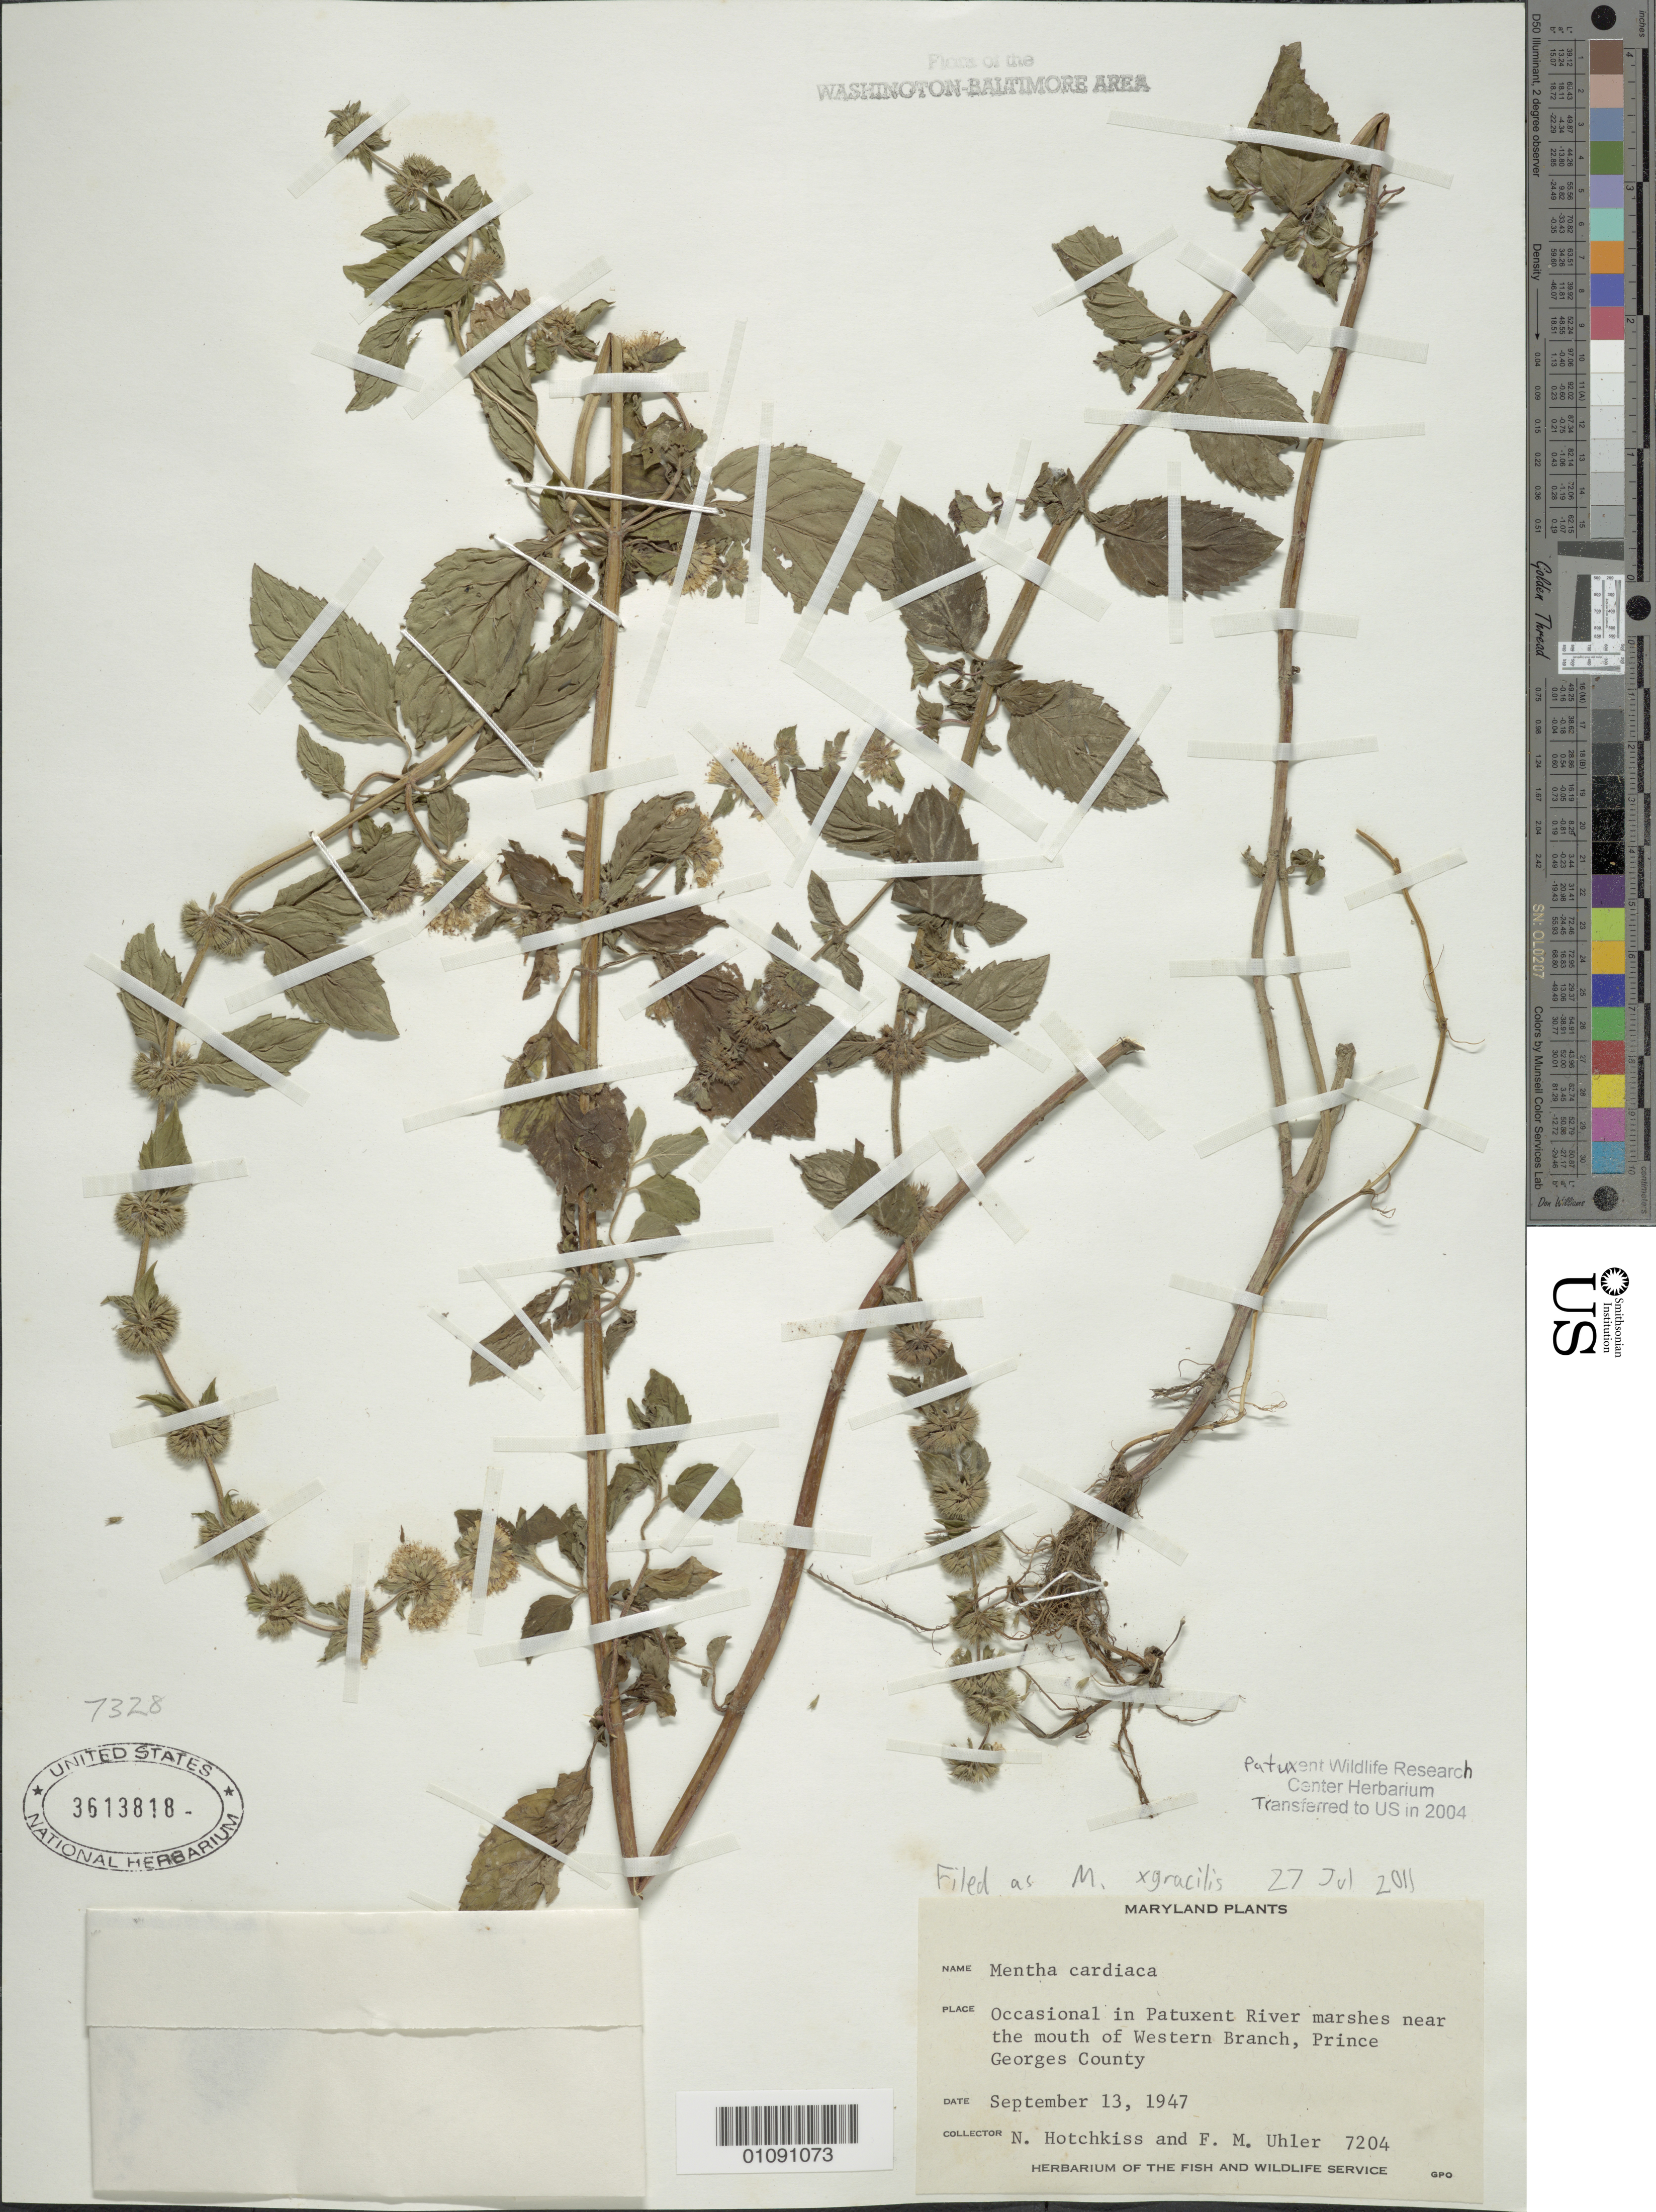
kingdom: Plantae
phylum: Tracheophyta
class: Magnoliopsida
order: Lamiales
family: Lamiaceae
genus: Mentha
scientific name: Mentha x gracilis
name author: Sole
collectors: N. Hotchkiss & F. M. Uhler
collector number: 7204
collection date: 1947-09-13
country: United States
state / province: Maryland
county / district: Prince George's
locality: Near mouth of Western Branch (Patuxent River).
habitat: Occasional in Patuxent River marshes.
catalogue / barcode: US 3613818